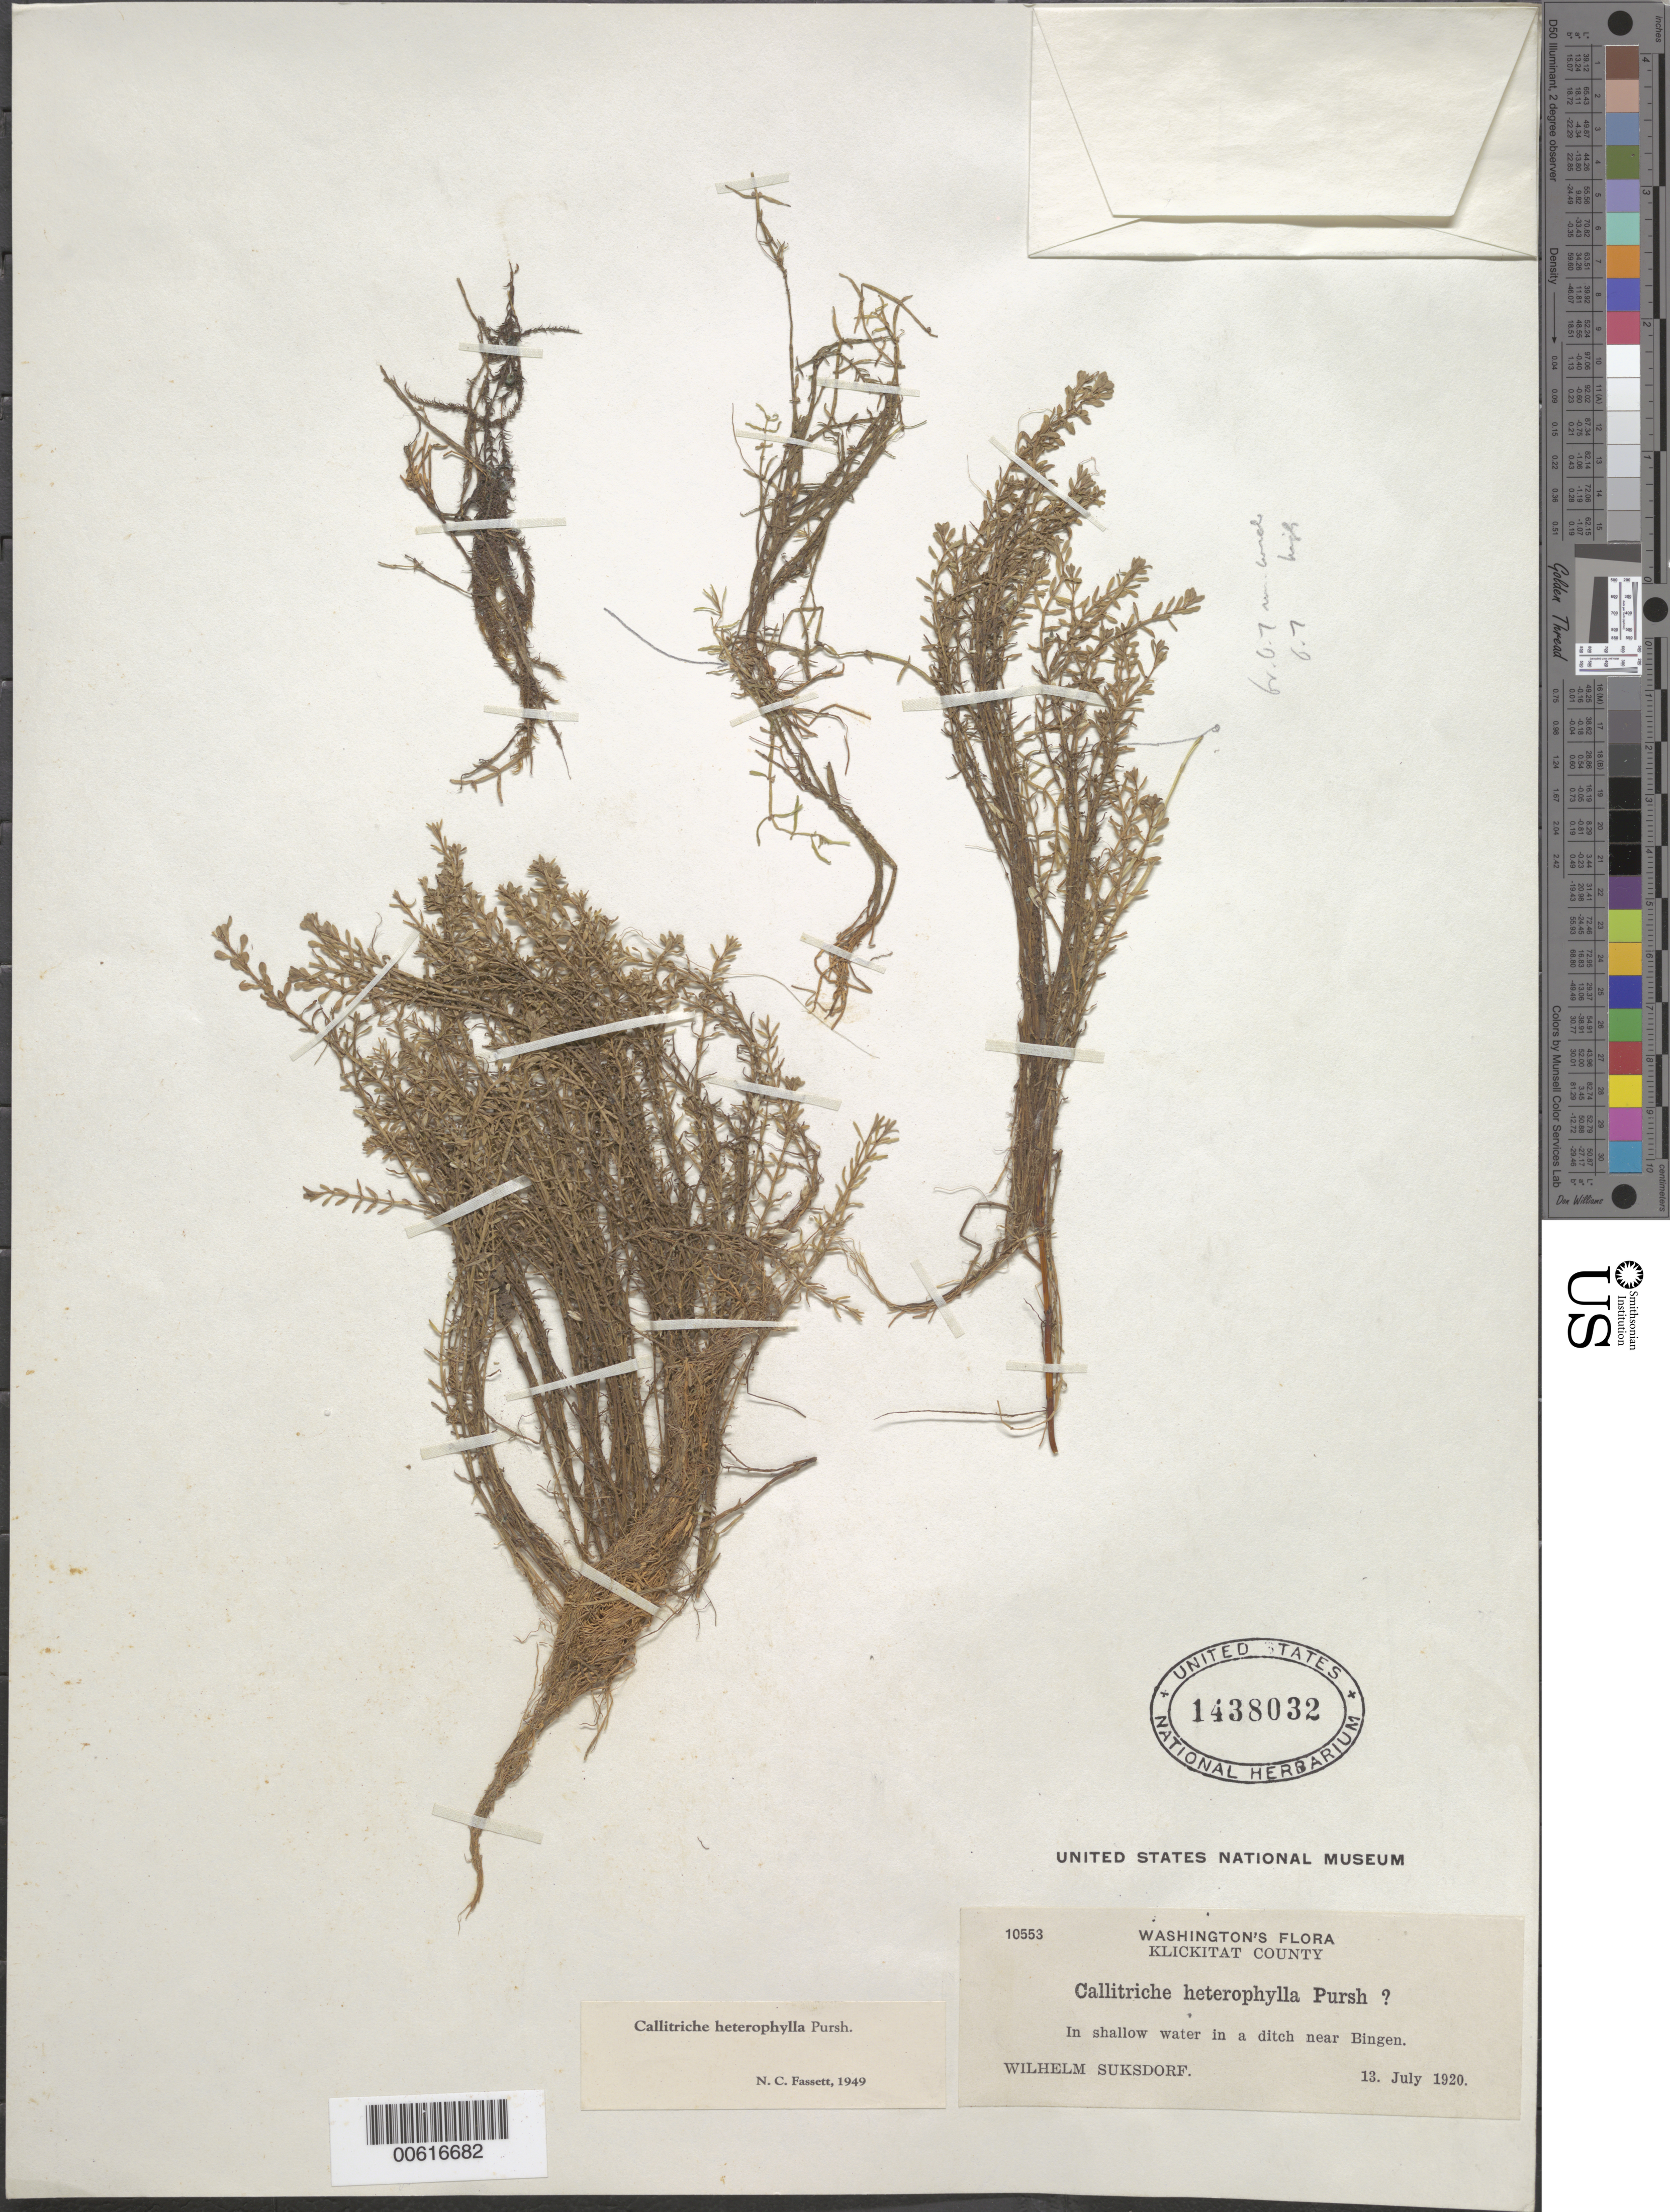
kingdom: Plantae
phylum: Tracheophyta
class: Magnoliopsida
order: Lamiales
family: Plantaginaceae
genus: Callitriche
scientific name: Callitriche heterophylla Pursh emend. Darby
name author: Pursh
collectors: W. N. Suksdorf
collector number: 10553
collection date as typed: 13 Jul 1920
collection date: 1920-07-13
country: United States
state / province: Washington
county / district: Klickitat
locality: Near Bingen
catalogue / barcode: US 1438032